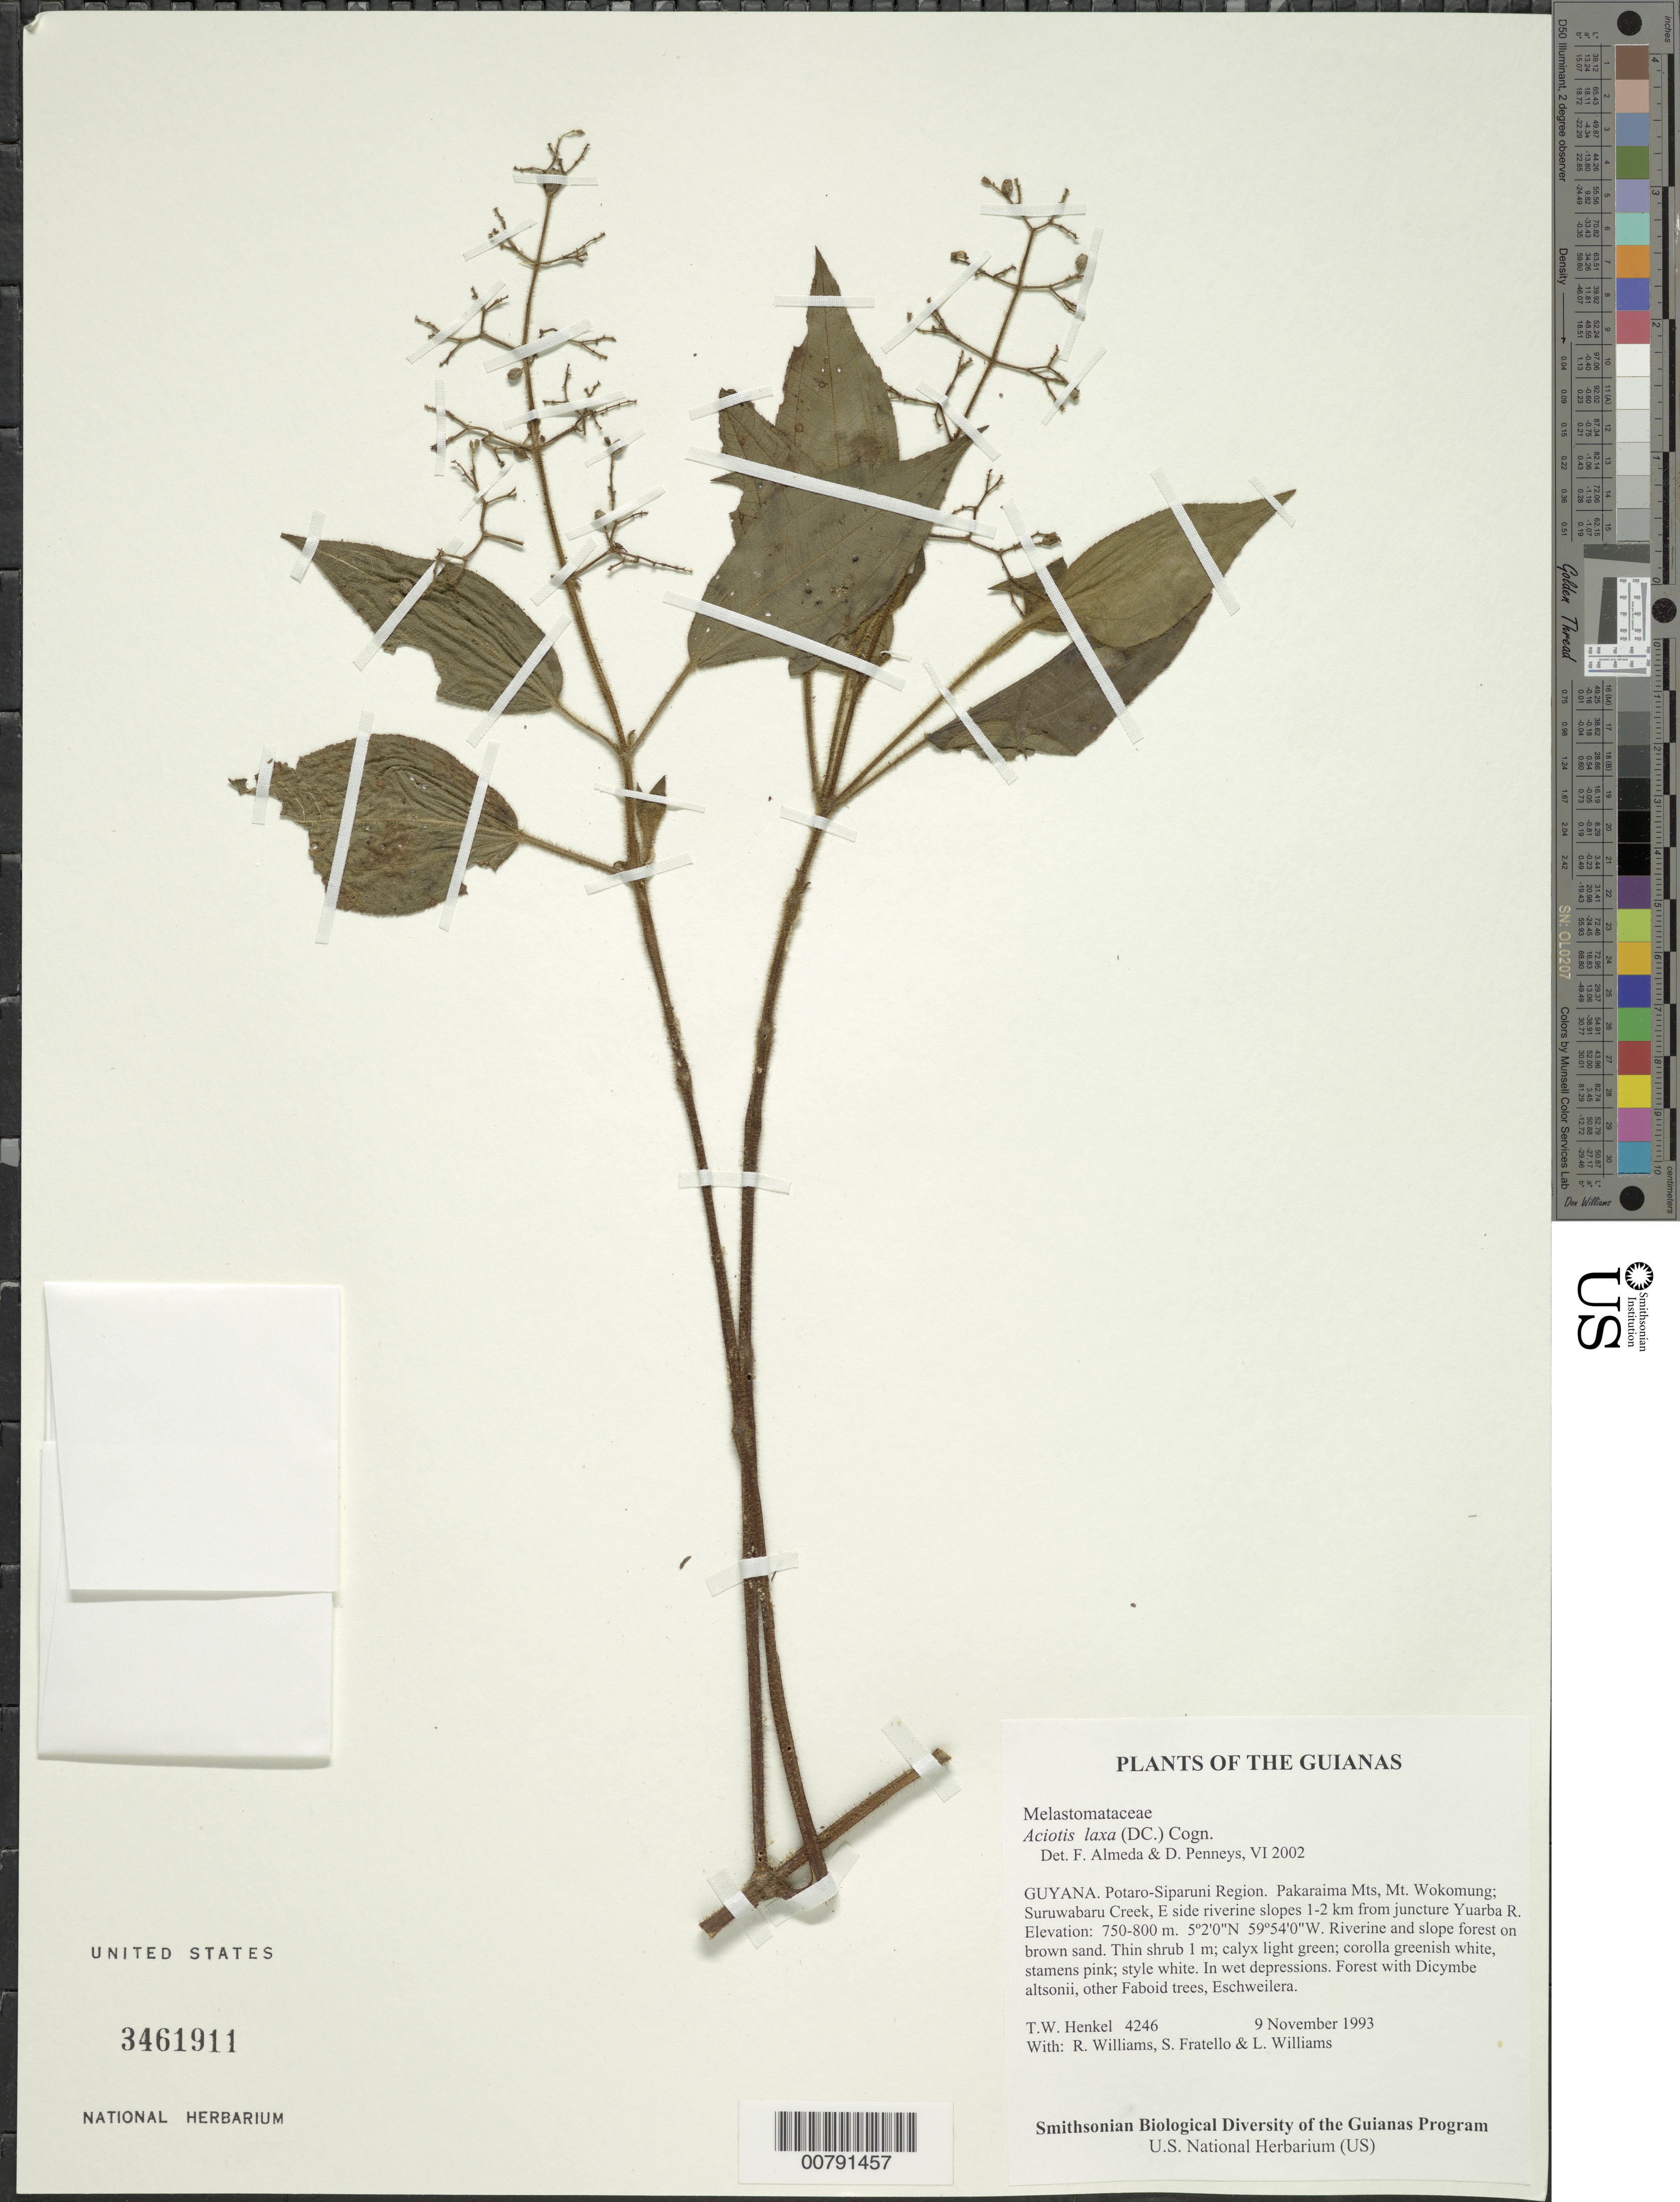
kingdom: Plantae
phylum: Tracheophyta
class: Polypodiopsida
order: Polypodiales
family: Aspleniaceae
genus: Asplenium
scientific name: Asplenium serratum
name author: L.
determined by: McKee, G. S., (US), NMNH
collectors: T. Henkel, M. Chin, R. Williams & R. James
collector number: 4642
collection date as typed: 22 February 1994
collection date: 1994-02-22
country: Guyana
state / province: U. Takutu-U. Essequibo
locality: Acarai Mts; Watuwau Creek, 8-10 km upstream of juncture with Chodikar River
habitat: Riverine forest and bank vegetation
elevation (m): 250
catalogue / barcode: US 3461911